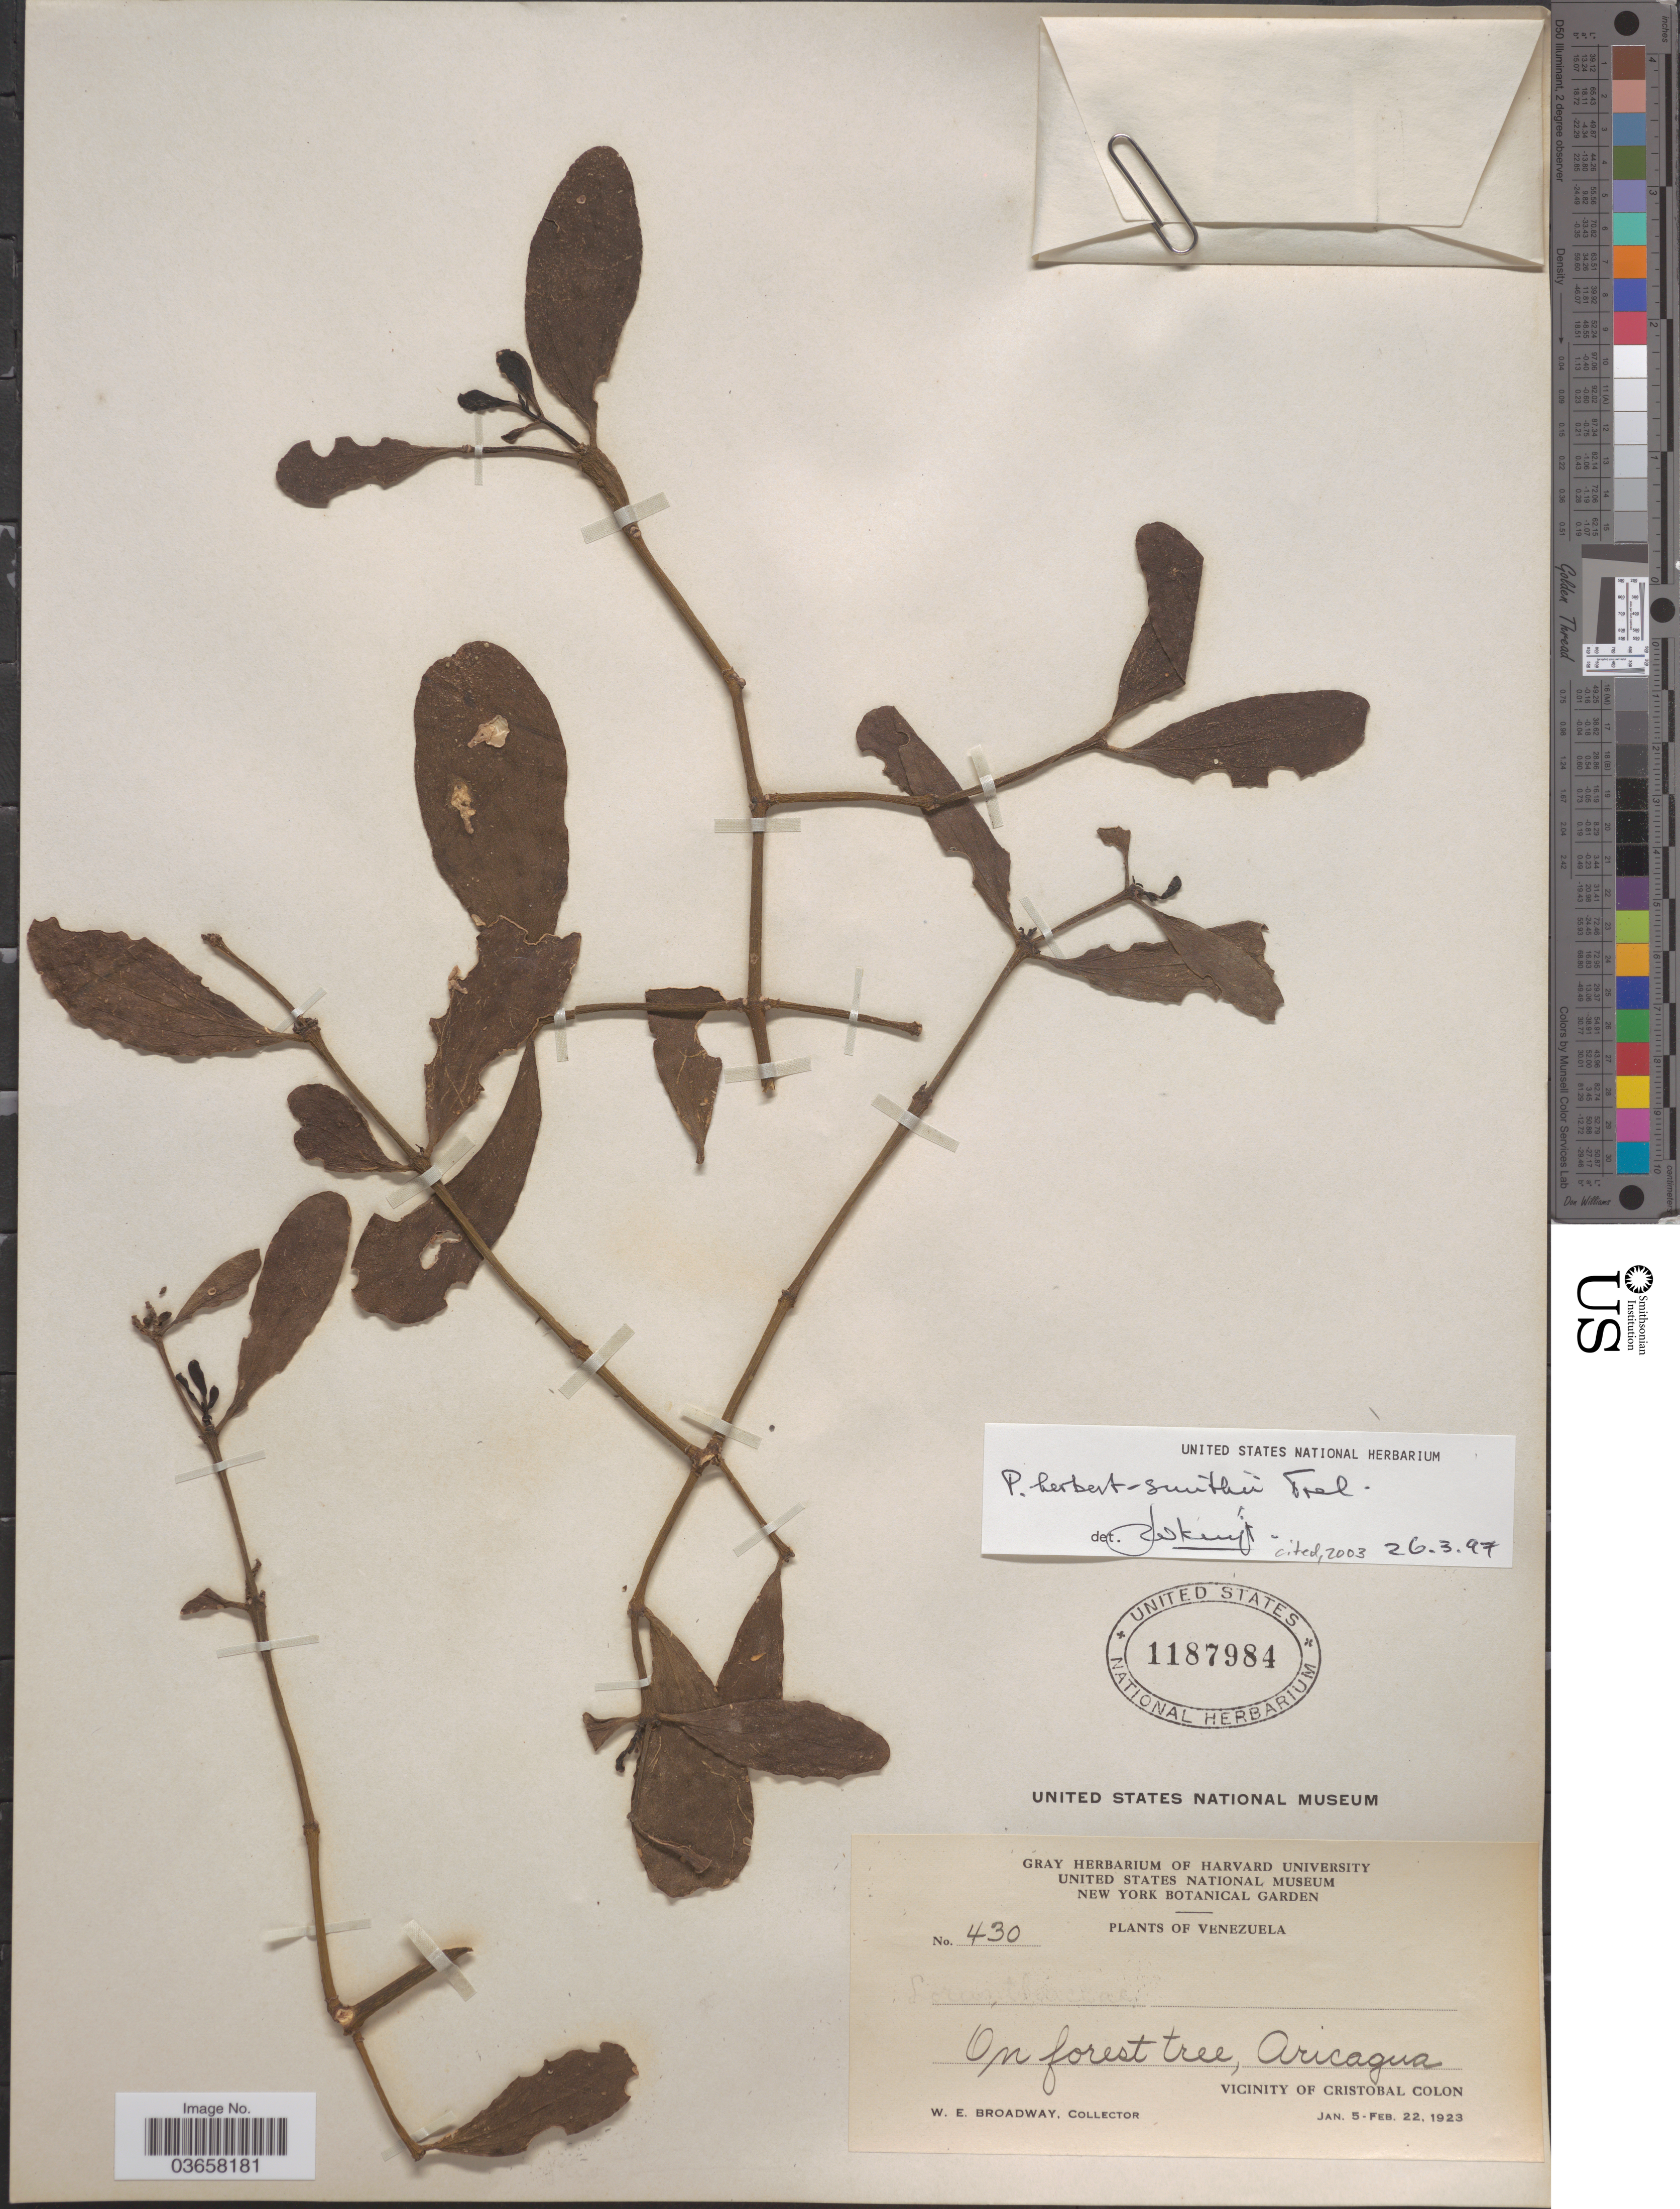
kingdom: Plantae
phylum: Tracheophyta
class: Magnoliopsida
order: Santalales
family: Viscaceae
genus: Phoradendron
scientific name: Phoradendron sp.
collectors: W. E. Broadway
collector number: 430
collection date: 1923-01-05/1923-02-22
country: Venezuela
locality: Aricagua. Vicinity of Cristobal Colon.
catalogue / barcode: US 1187984